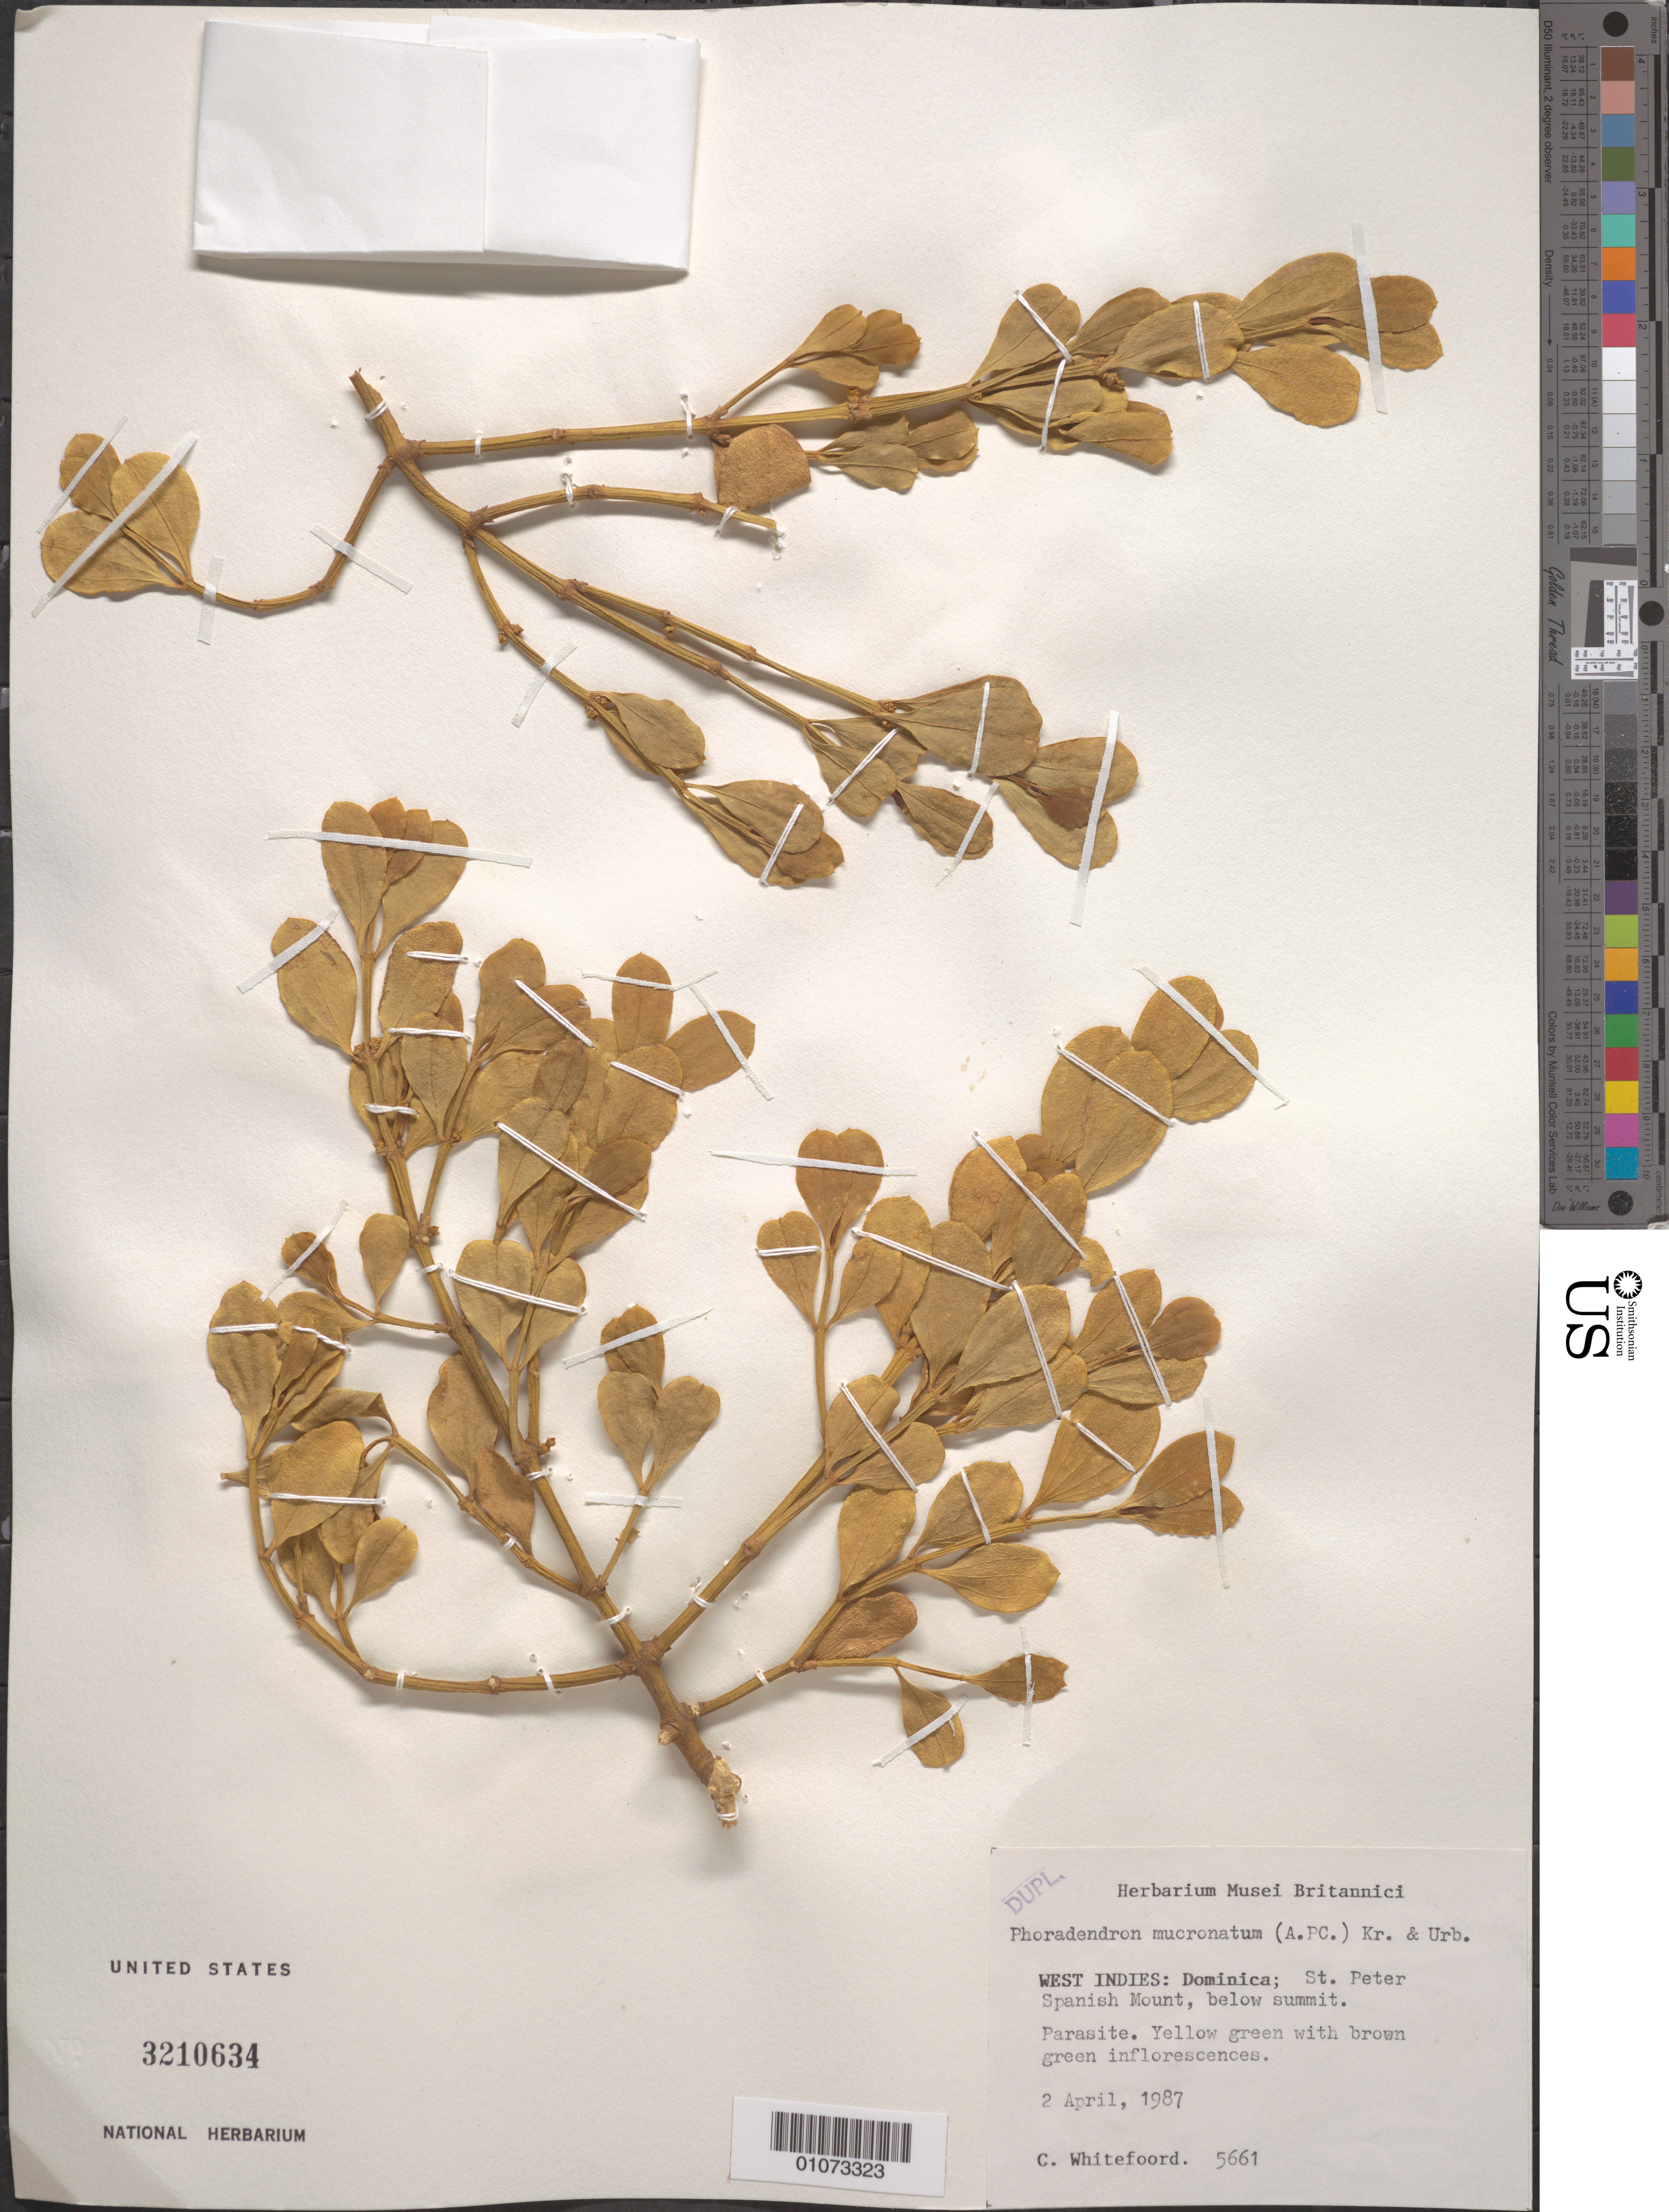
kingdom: Plantae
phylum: Tracheophyta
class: Magnoliopsida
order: Santalales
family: Viscaceae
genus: Phoradendron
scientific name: Phoradendron mucronatum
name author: (DC.) Krug & Urb.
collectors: C. Whitefoord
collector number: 56661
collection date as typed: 02 Apr 1987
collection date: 1987-04-02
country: Dominica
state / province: St. Peter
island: Dominica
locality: Spanish Mount, below summit.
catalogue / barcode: US 3210634